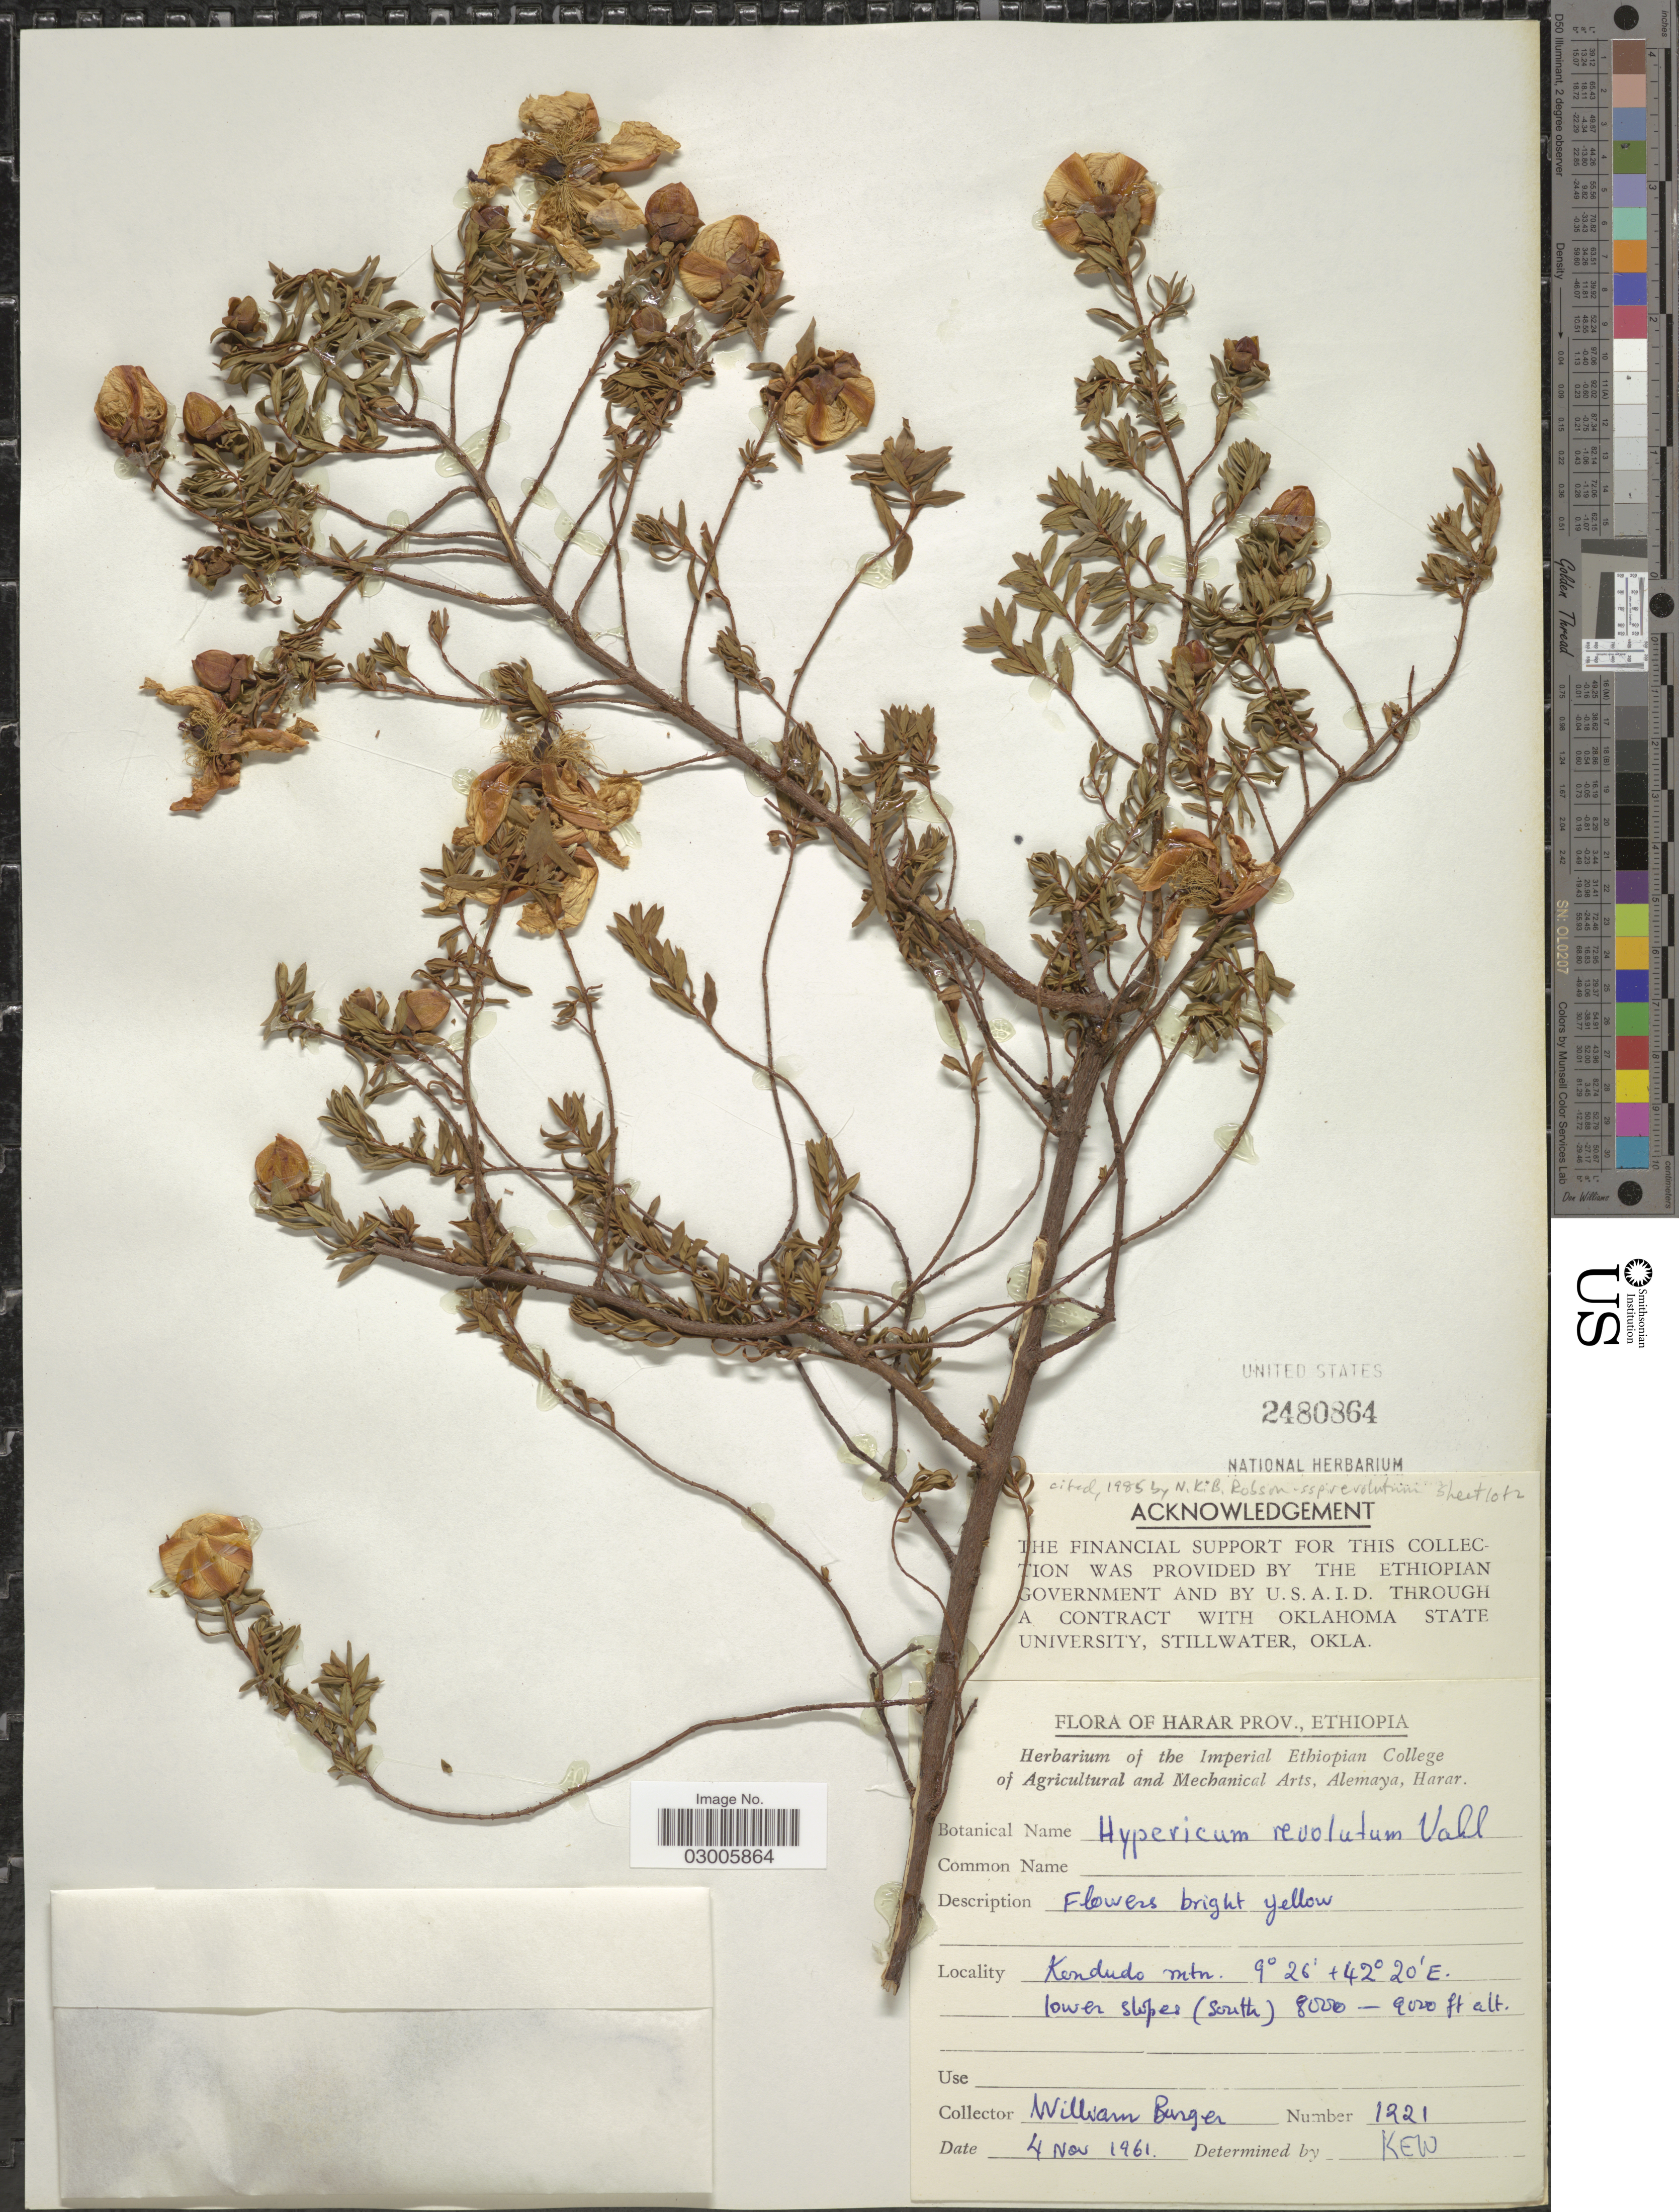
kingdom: Plantae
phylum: Tracheophyta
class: Magnoliopsida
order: Malpighiales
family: Hypericaceae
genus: Hypericum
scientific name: Hypericum revolutum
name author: Vahl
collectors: W. Burger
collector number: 1221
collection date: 1961-11-04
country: Ethiopia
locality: Harrar Prov. Kondudo mtn. lower slopes (South).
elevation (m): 2438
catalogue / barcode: US 2480864